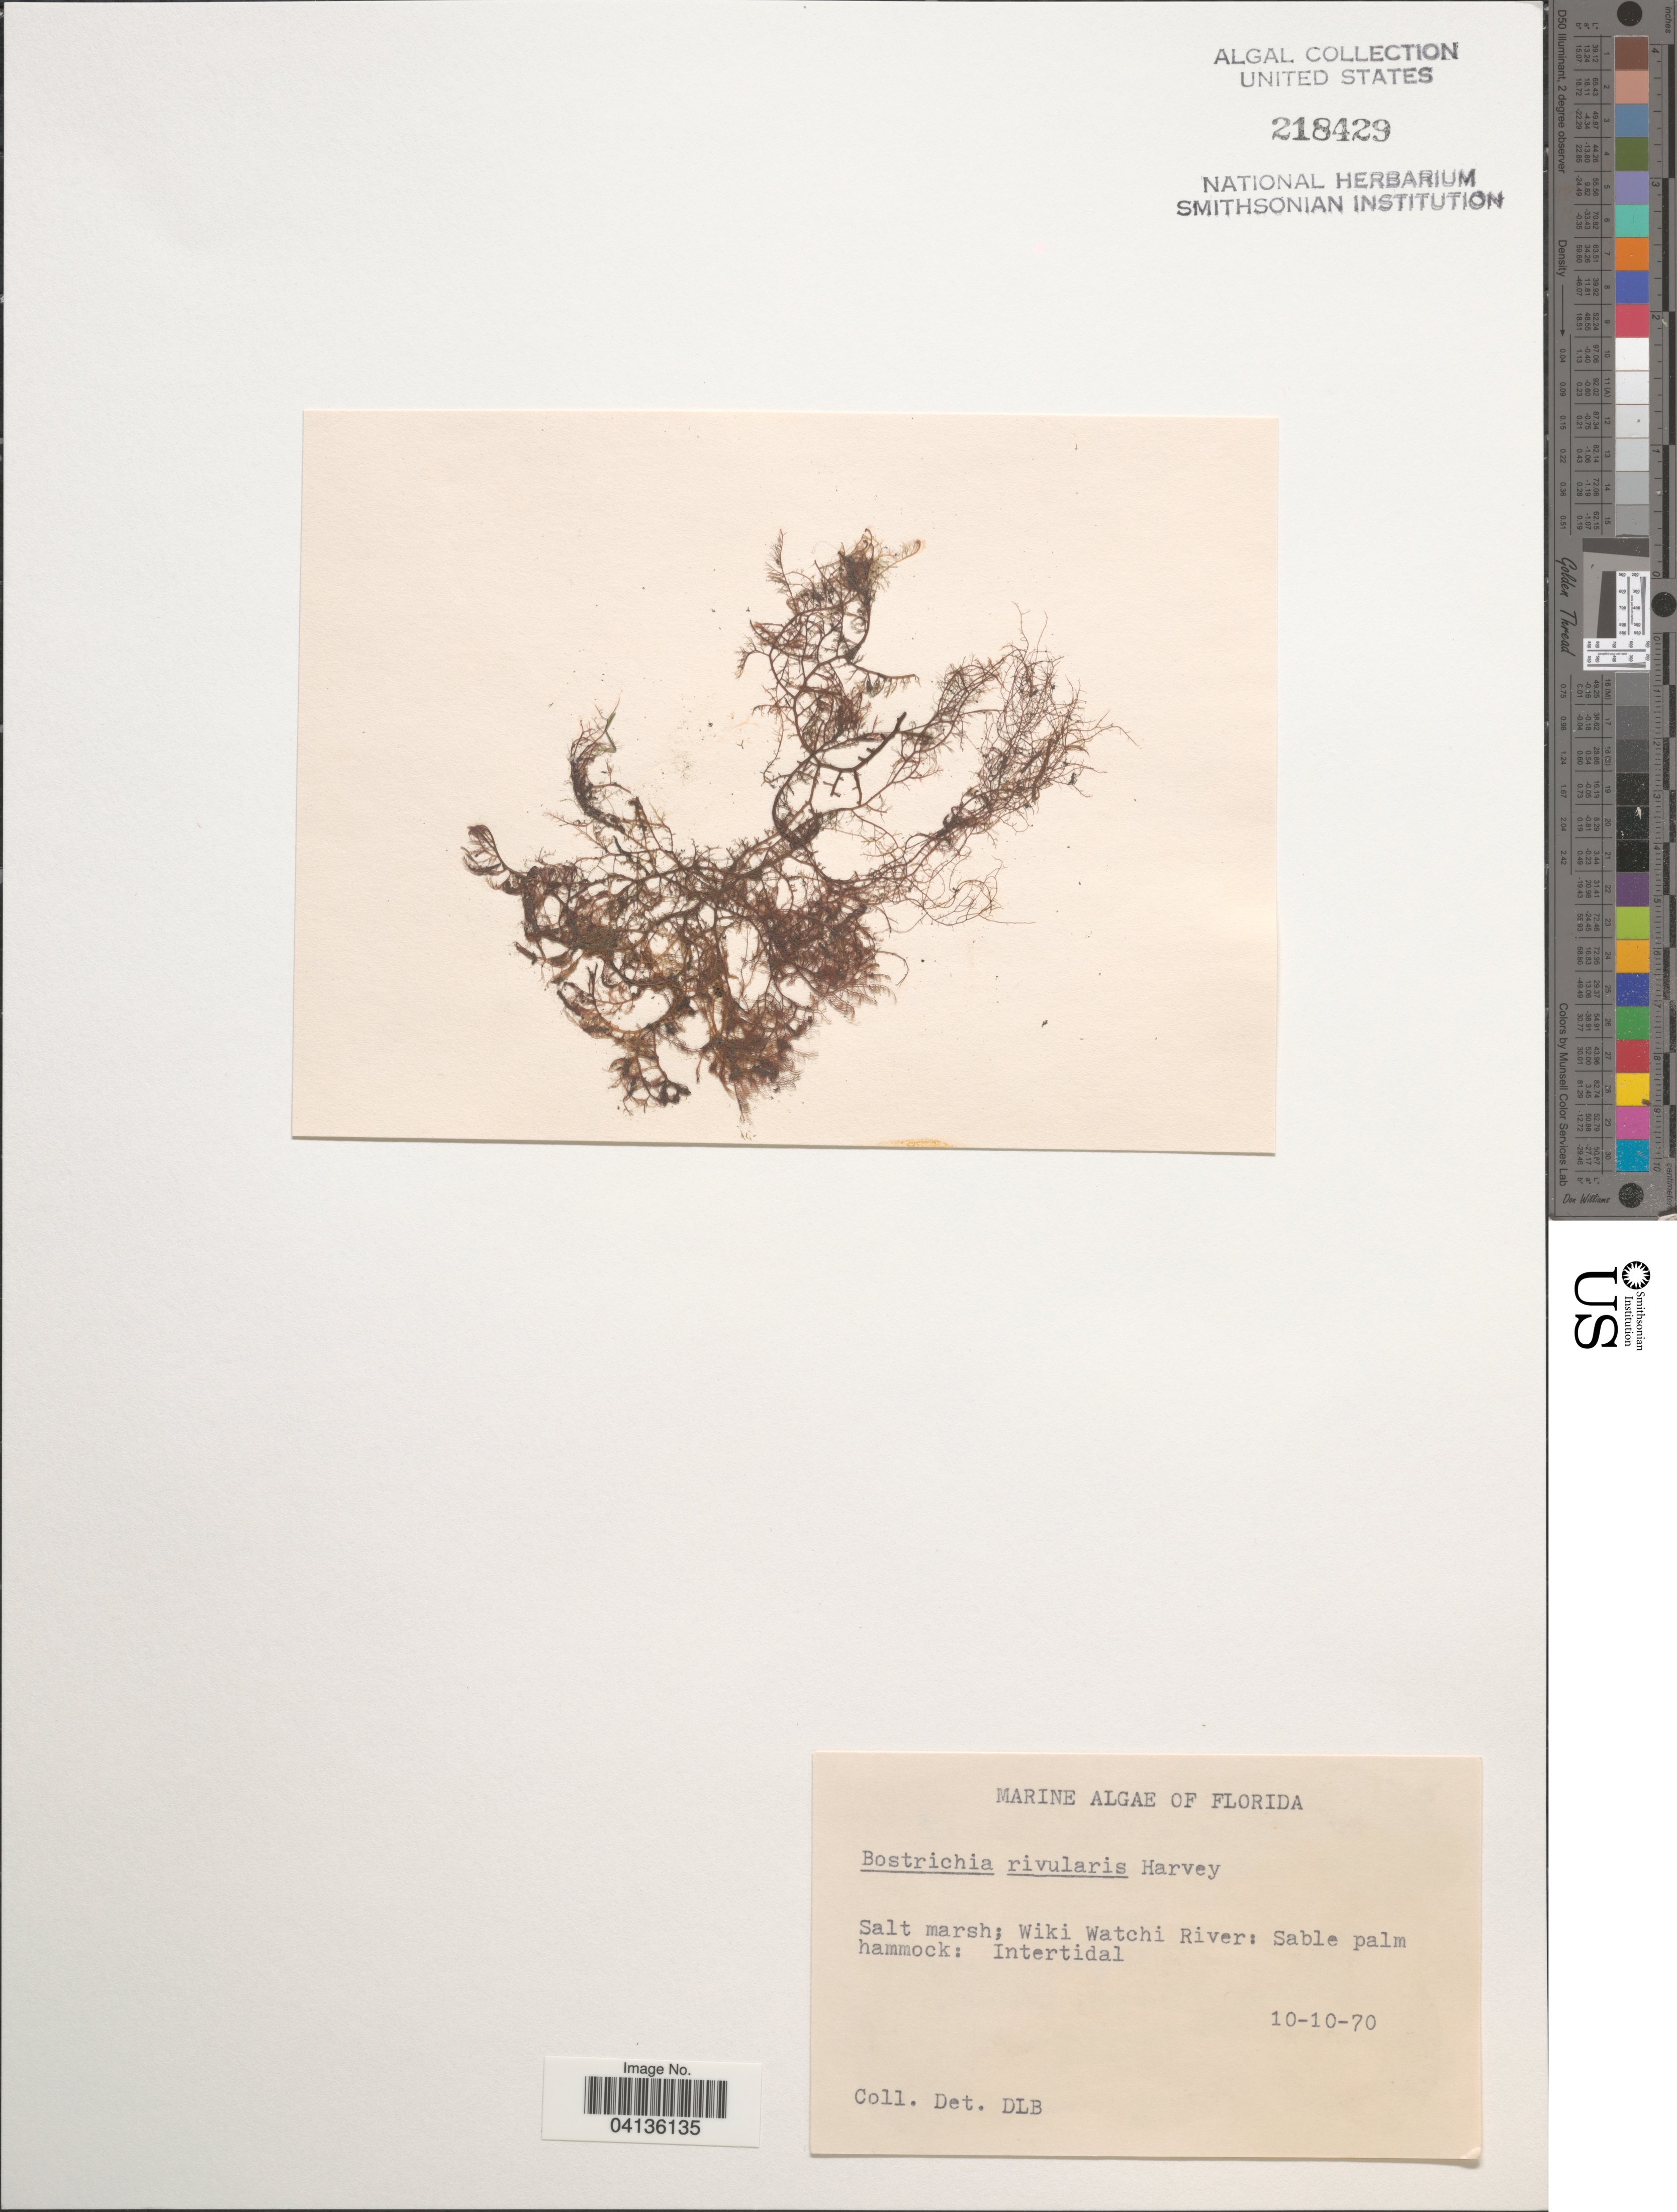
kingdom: Plantae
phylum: Rhodophyta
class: Florideophyceae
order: Ceramiales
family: Rhodomelaceae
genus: Bostrychia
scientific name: Bostrychia radicans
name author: (Mont.) Mont.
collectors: D. L. B.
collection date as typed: Transcribed d/m/y: 10/10/70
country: United States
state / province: Florida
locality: Wiki Watchi River.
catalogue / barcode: US 218429